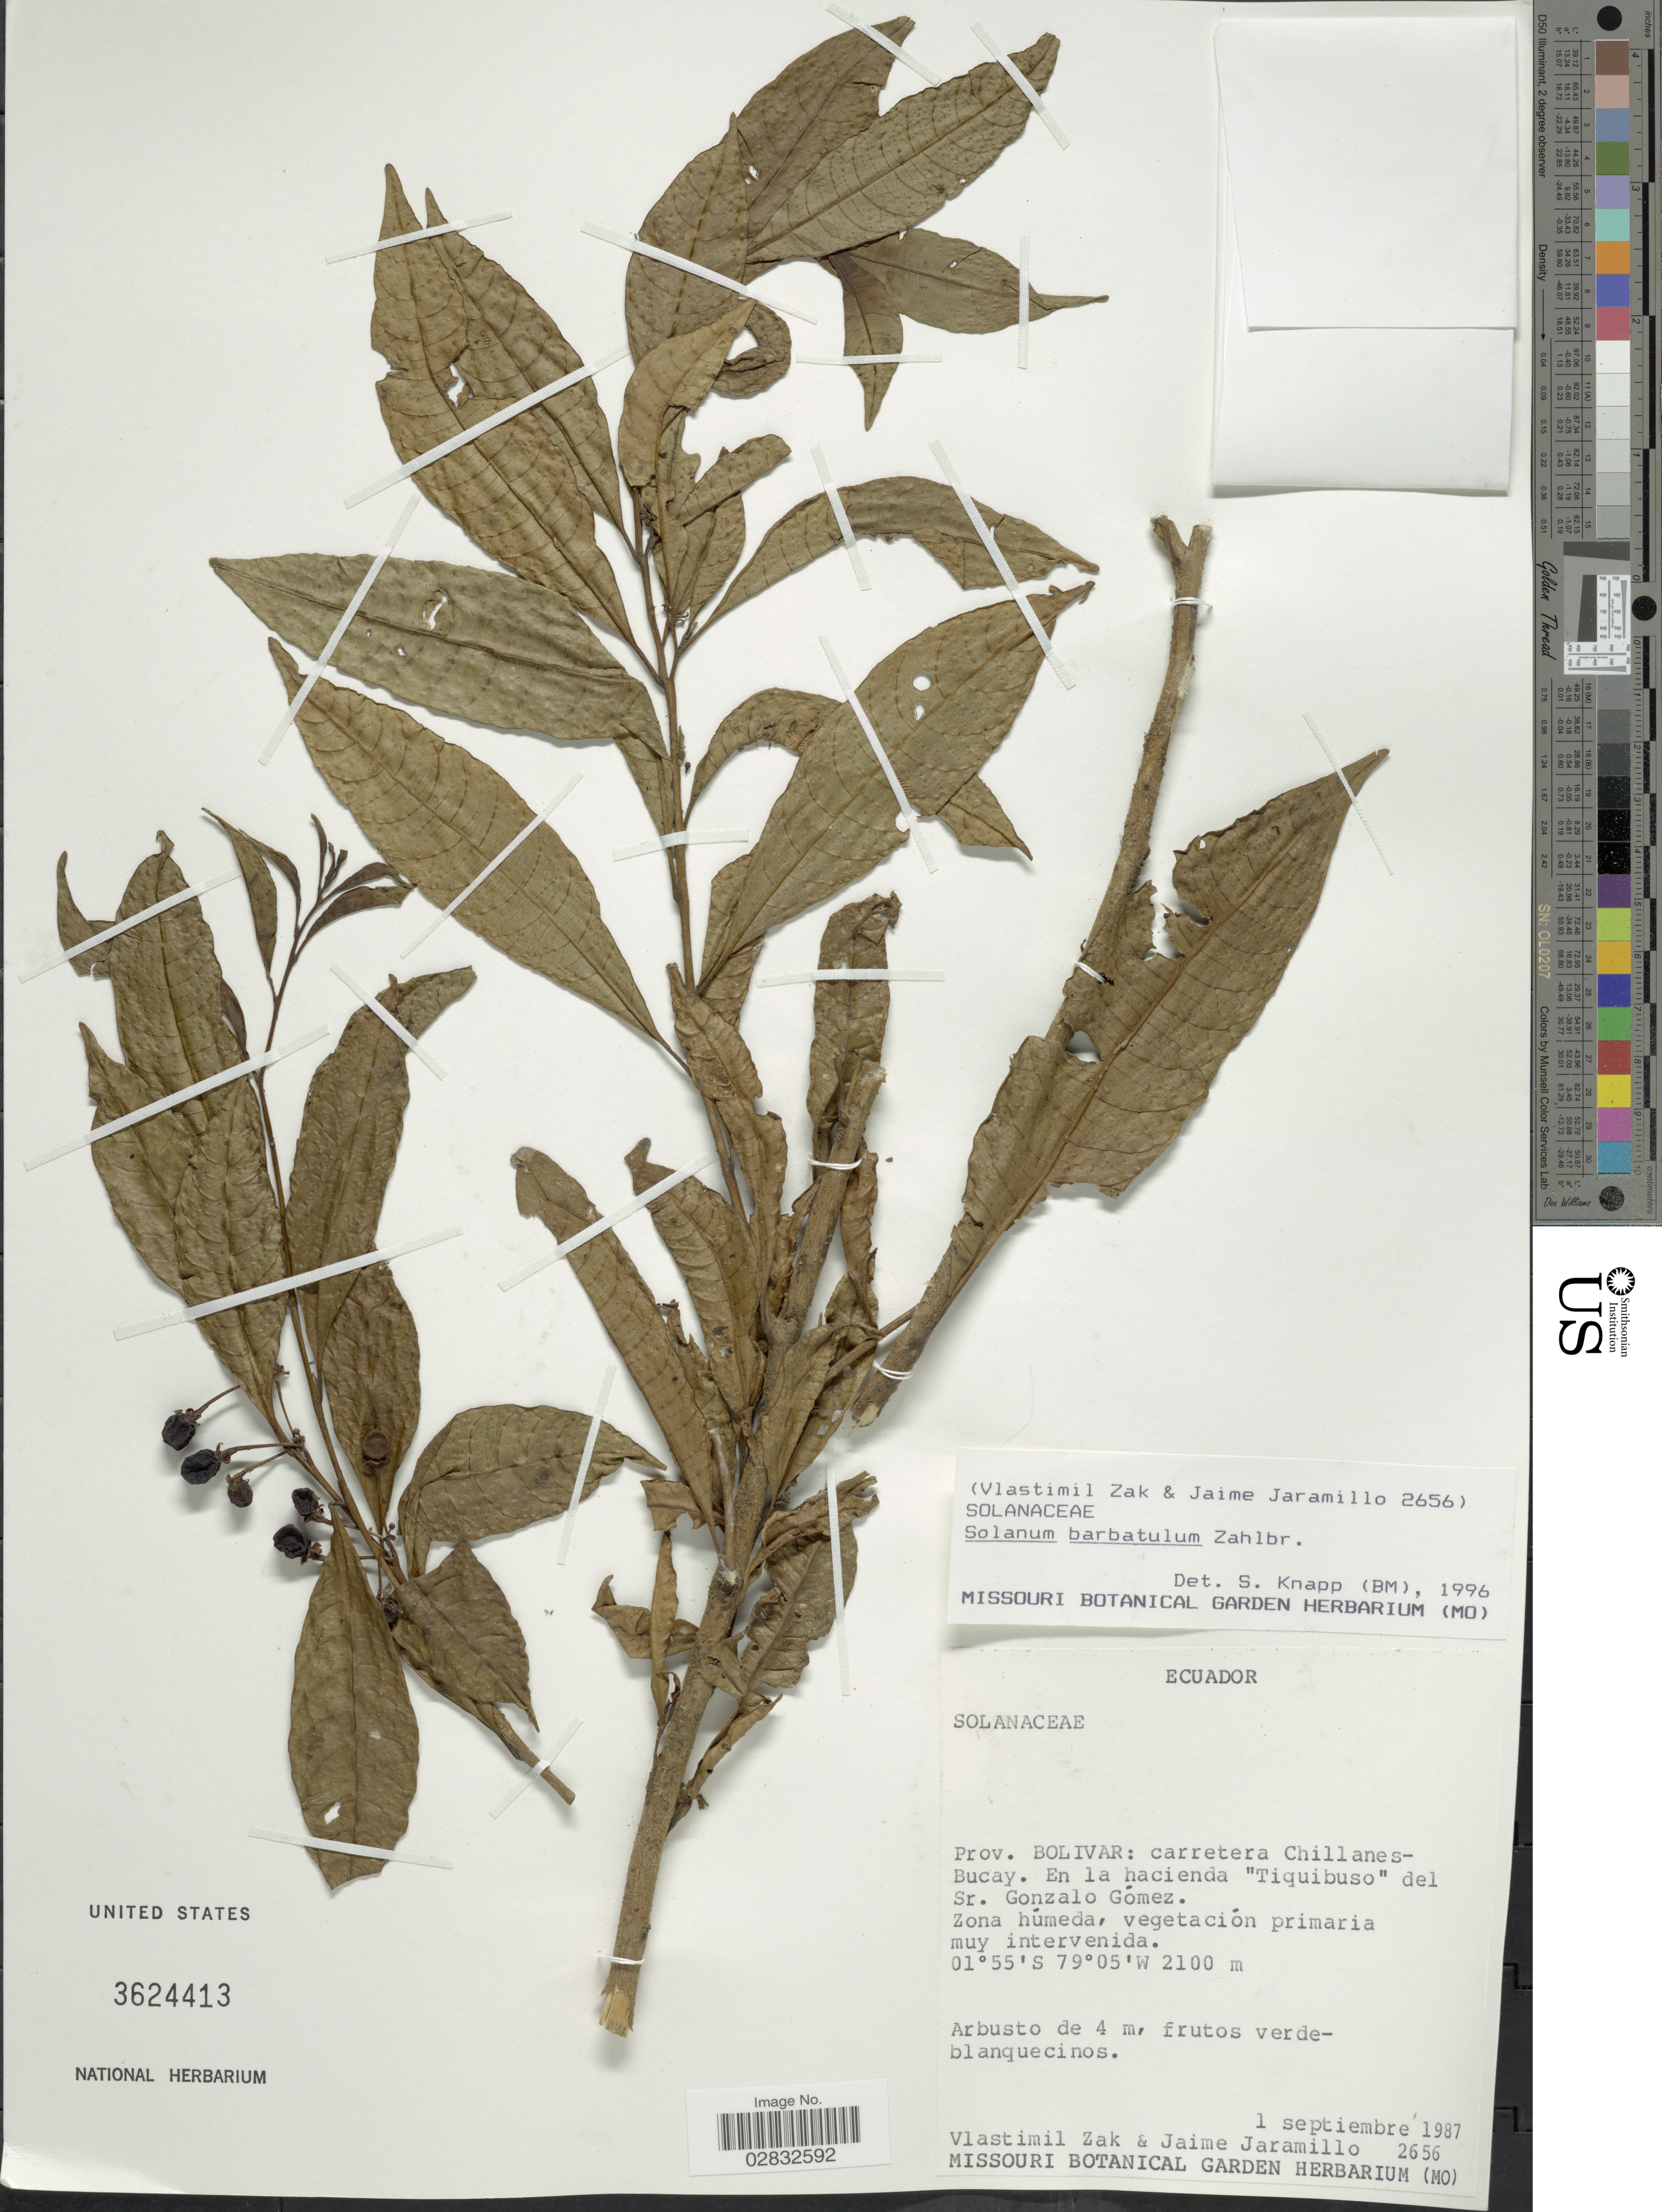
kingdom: Plantae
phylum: Tracheophyta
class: Magnoliopsida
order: Solanales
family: Solanaceae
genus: Solanum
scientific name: Solanum barbulatum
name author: Zahlbr.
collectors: V. Zak & J. Jaramillo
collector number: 2656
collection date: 1987-09-01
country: Ecuador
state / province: Bolívar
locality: Carretera Chillanes-Bucay, en la hacienda 'Tiquibuso' del Sr. Gonzalo Gómez, Zona húmeda.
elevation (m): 2100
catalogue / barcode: US 3624413